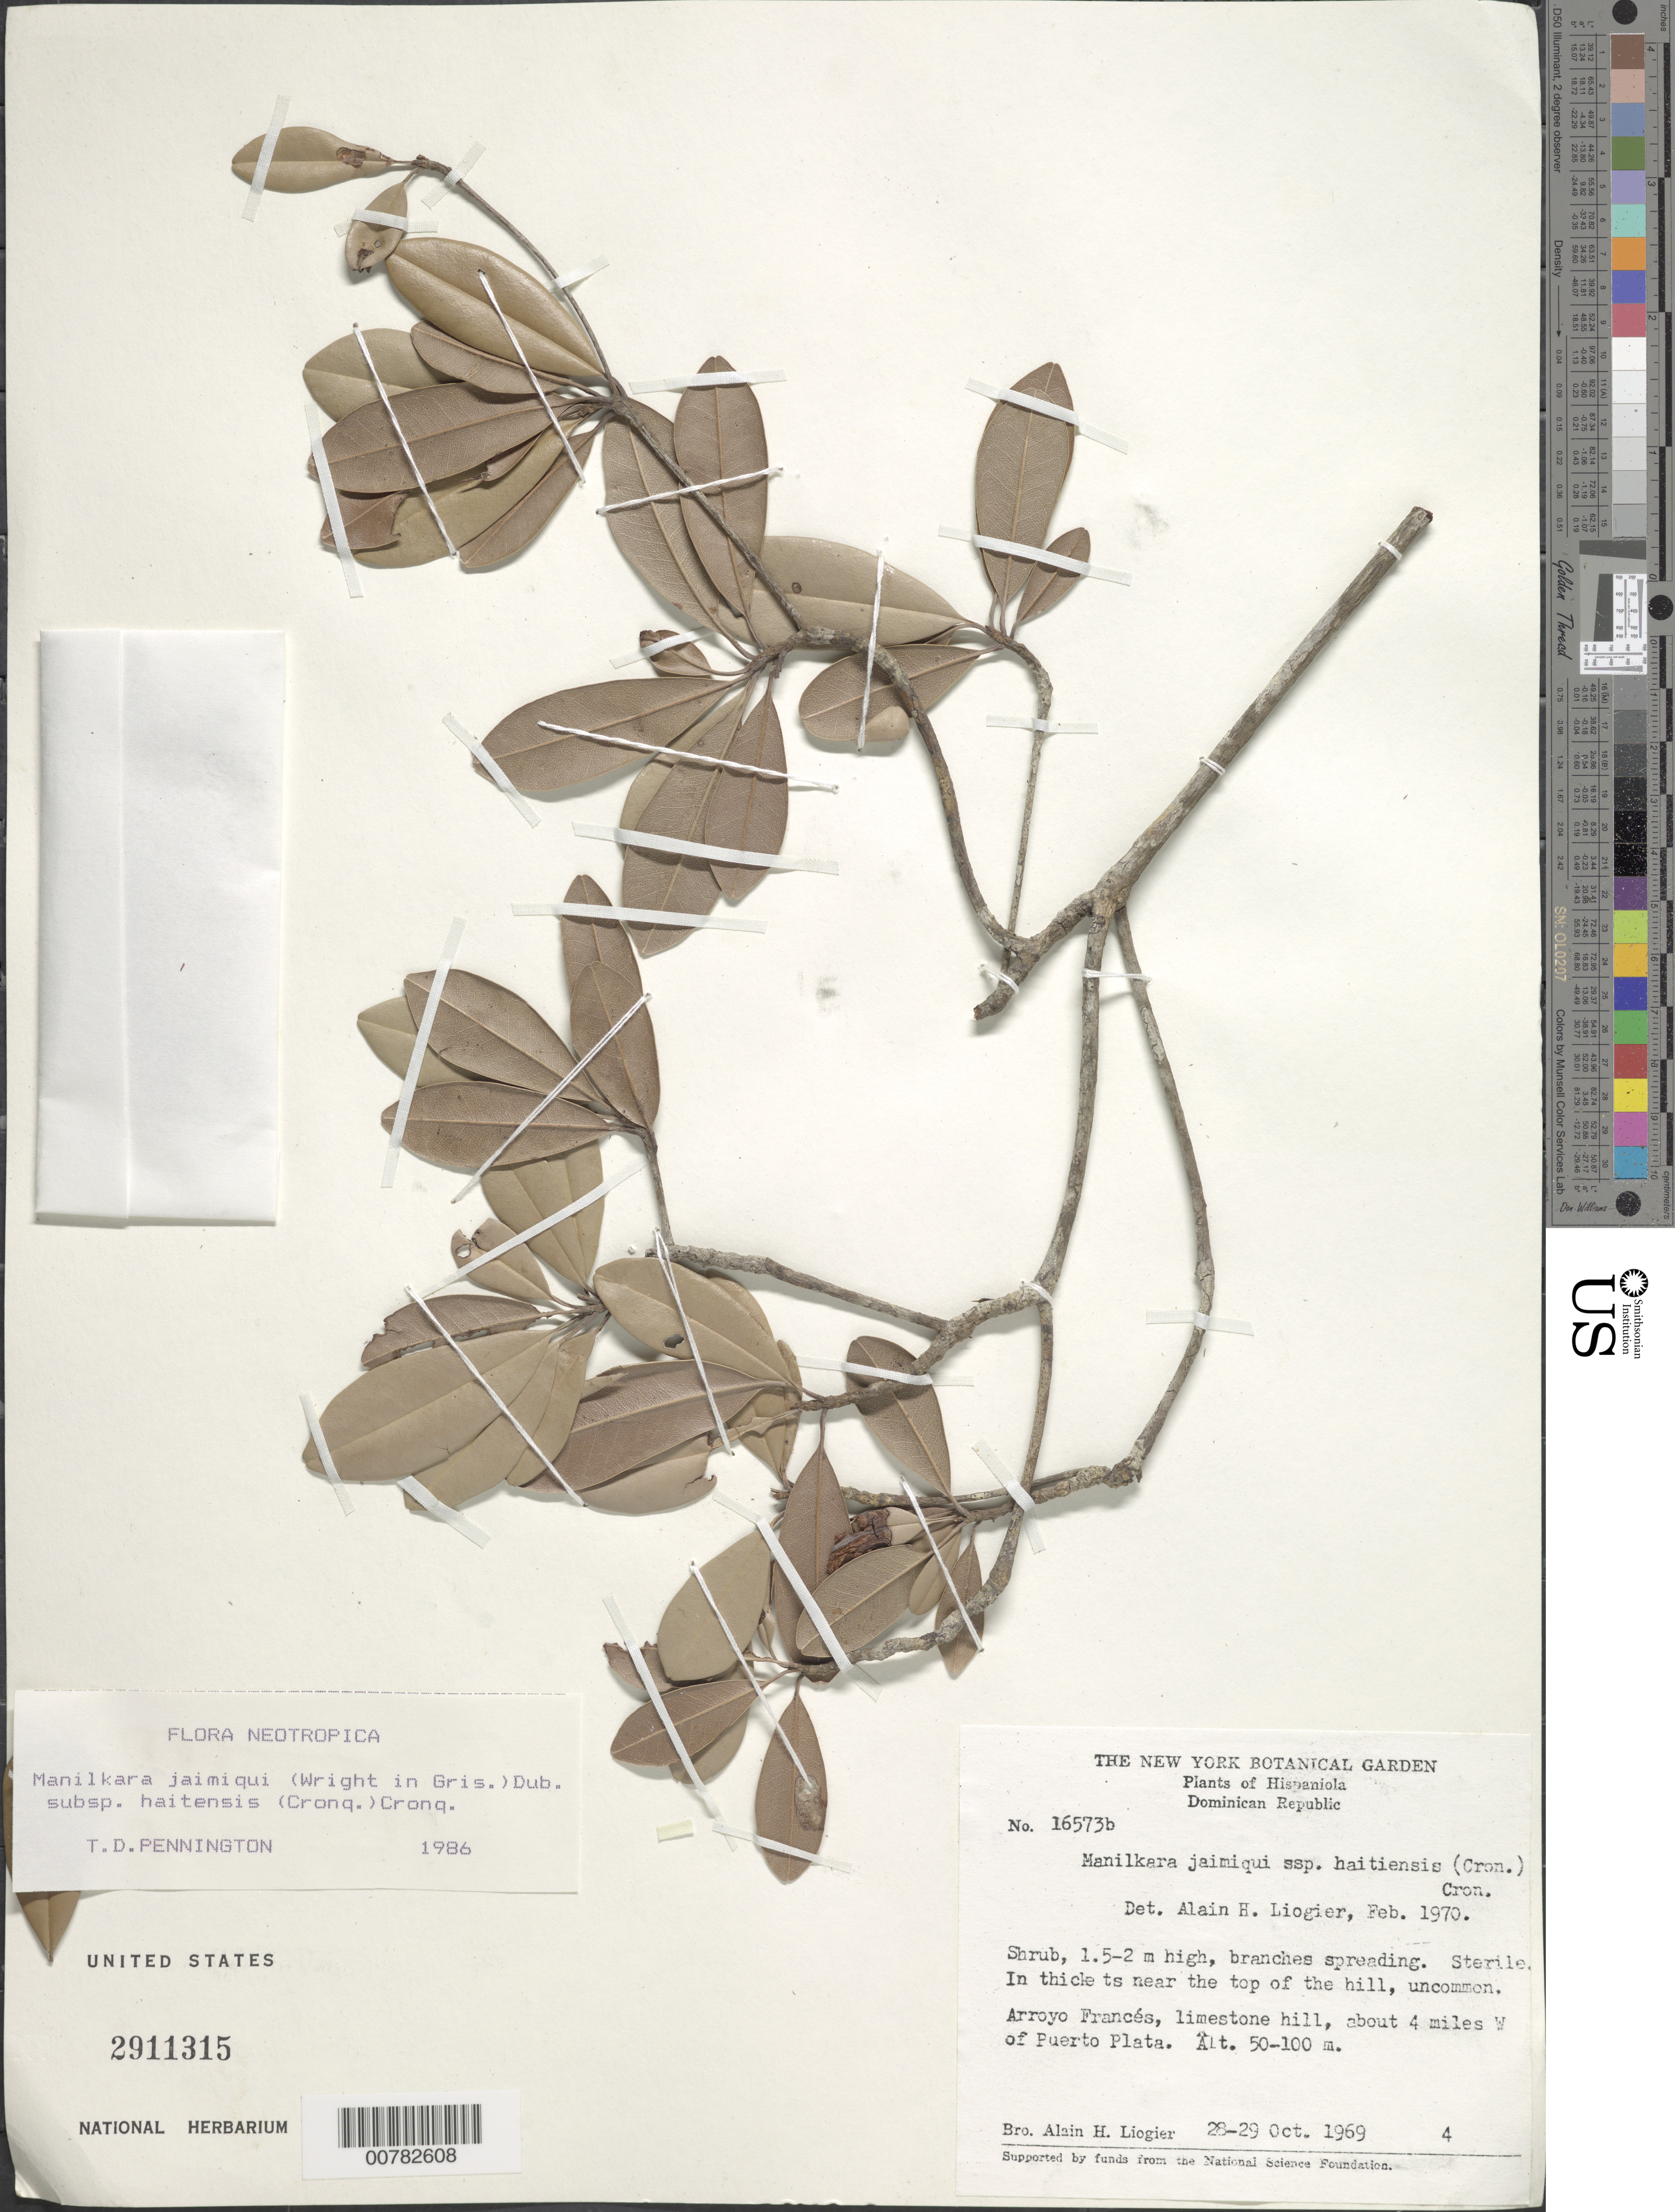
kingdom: Plantae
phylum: Tracheophyta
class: Magnoliopsida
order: Ericales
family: Sapotaceae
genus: Manilkara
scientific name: Manilkara jaimiqui subsp. haitensis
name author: (Cronq.) Cronq.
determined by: Pennington, T. D., (K)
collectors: A. H. Liogier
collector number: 16573b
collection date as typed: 28 Oct 1969 to 29 Oct 1969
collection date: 1969-10-28/1969-10-29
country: Dominican Republic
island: Hispaniola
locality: About 4 miles W of Puerto Plata, Arroyo Francés.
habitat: Limestone hill.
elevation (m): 50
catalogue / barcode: US 2911315